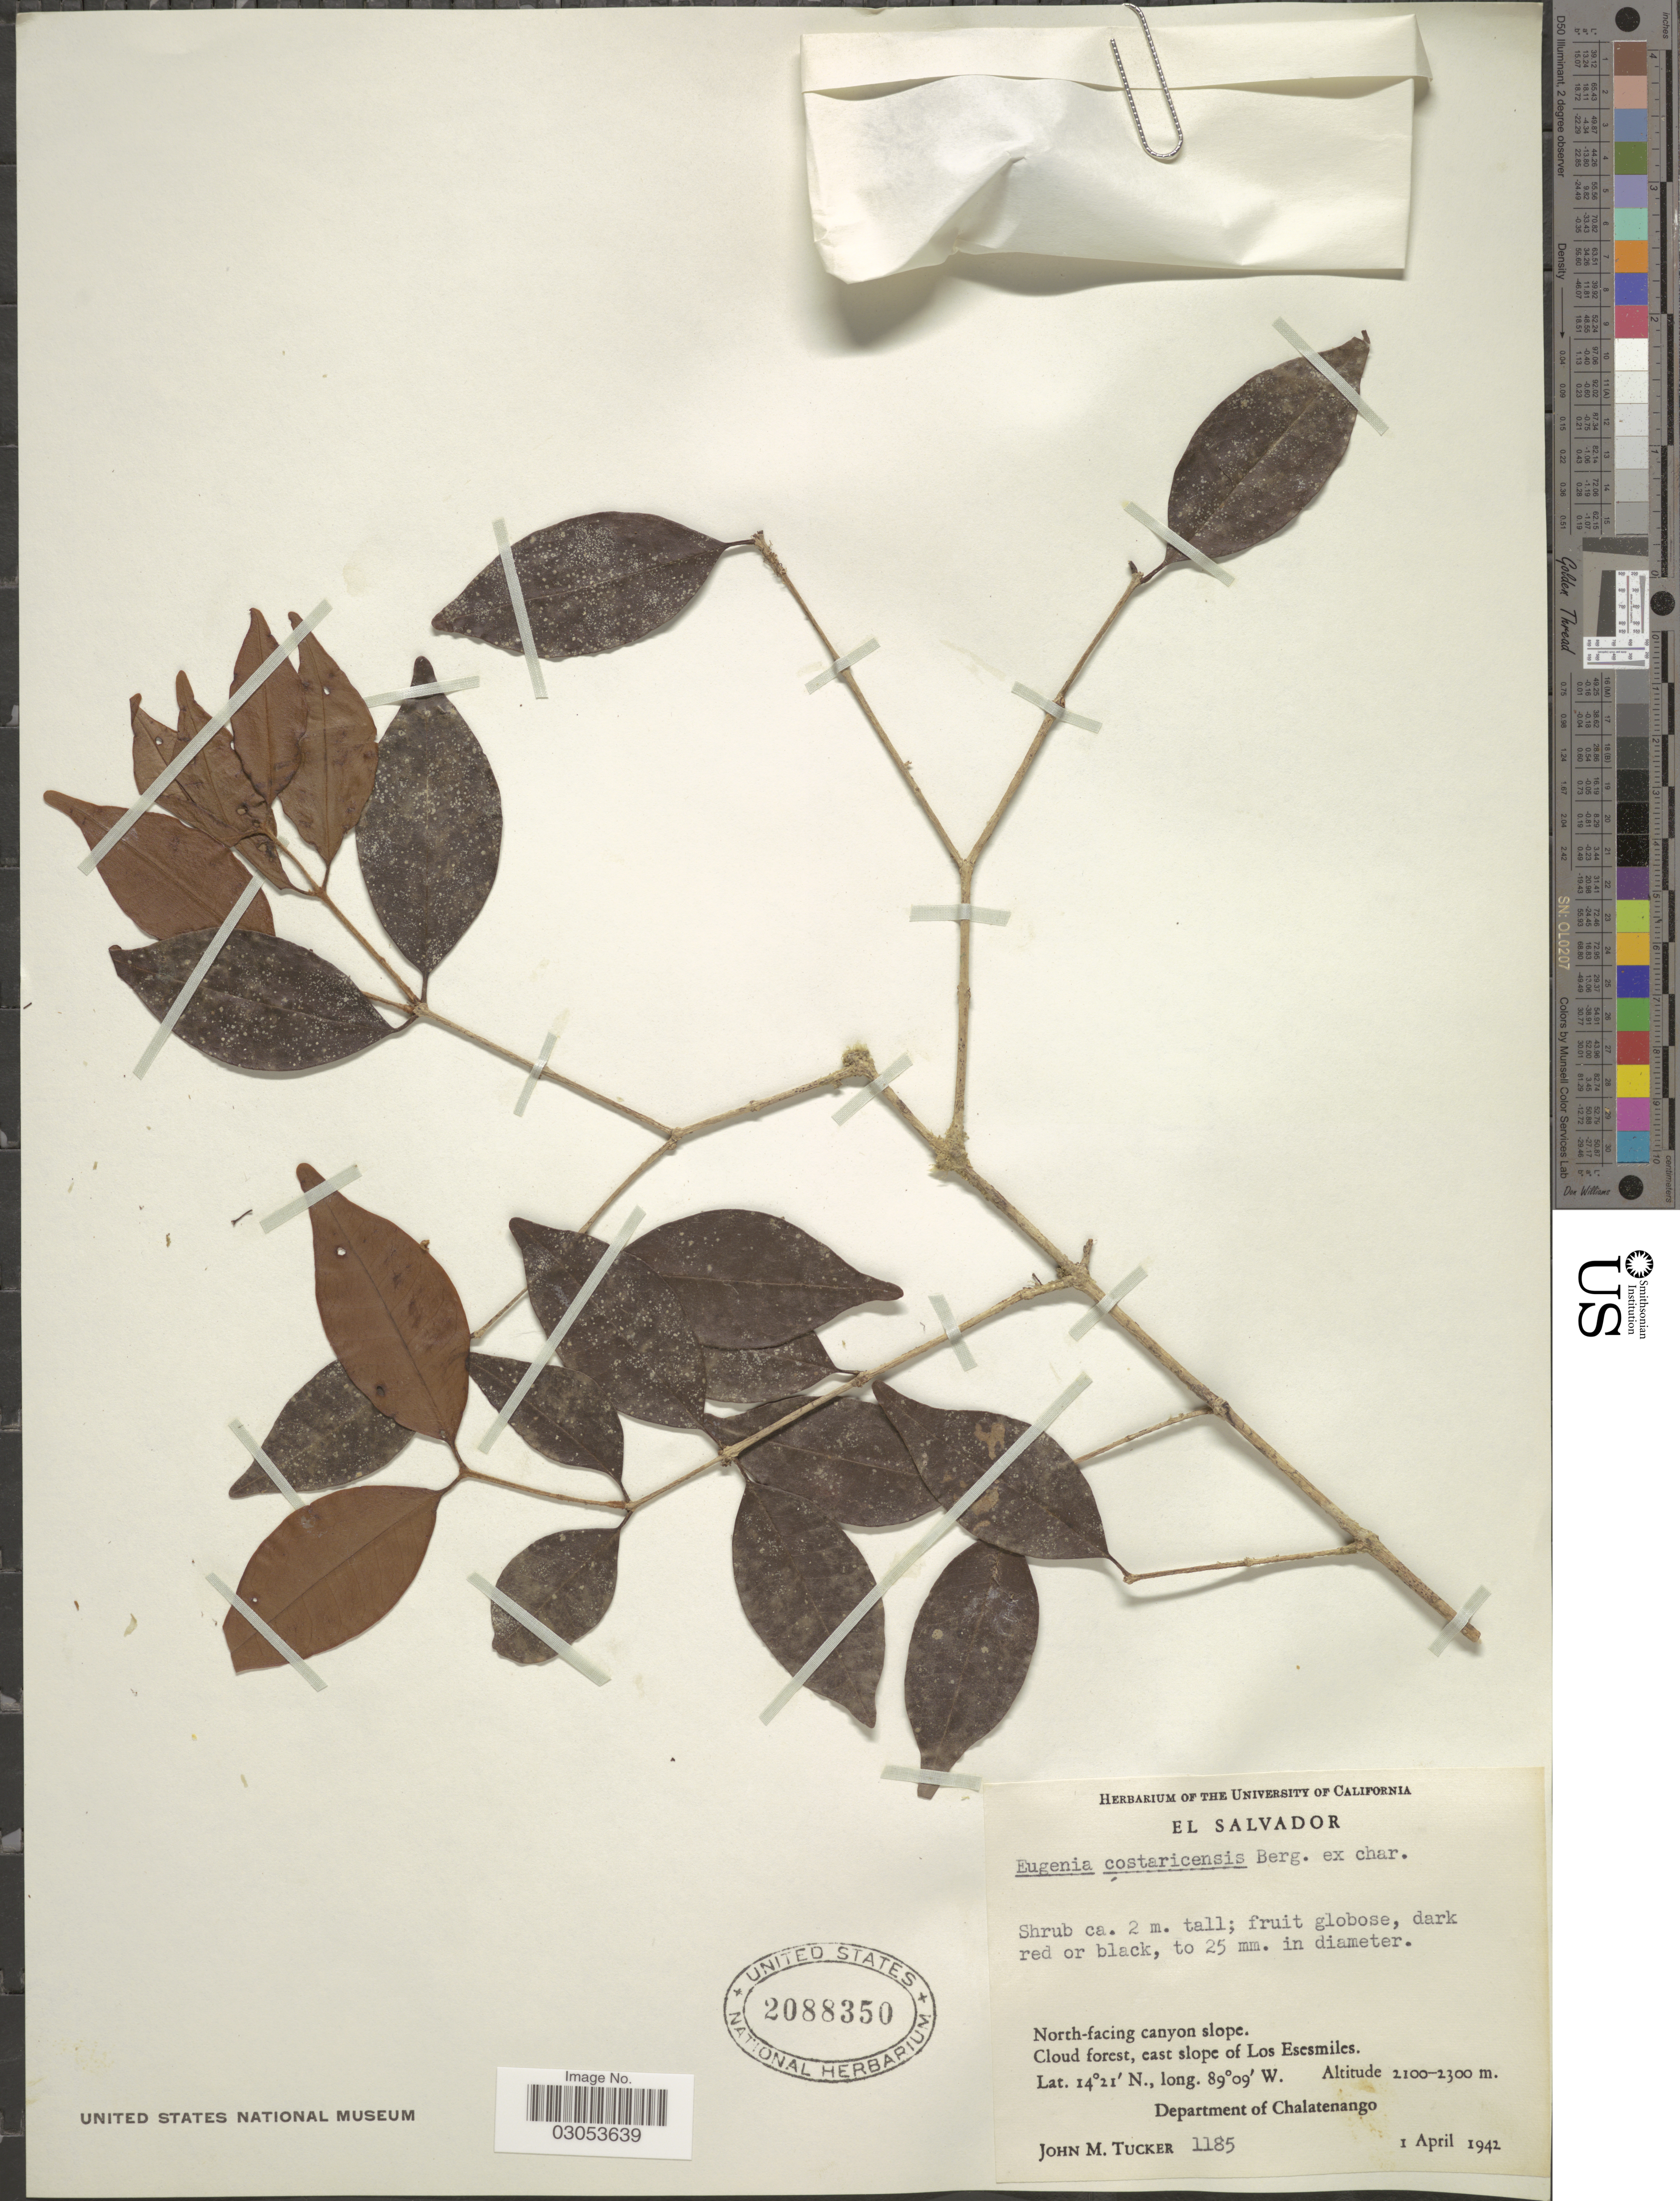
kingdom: Plantae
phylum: Tracheophyta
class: Magnoliopsida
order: Myrtales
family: Myrtaceae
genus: Eugenia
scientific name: Eugenia costaricensis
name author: O. Berg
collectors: J. M. Tucker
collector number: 1185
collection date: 1942-04-01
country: El Salvador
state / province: Chalatenango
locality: North-facing canyon slope. Cloud forest, east slope of Los Esesmiles. Department of Chalatenango.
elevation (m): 2100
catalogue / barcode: US 2088350